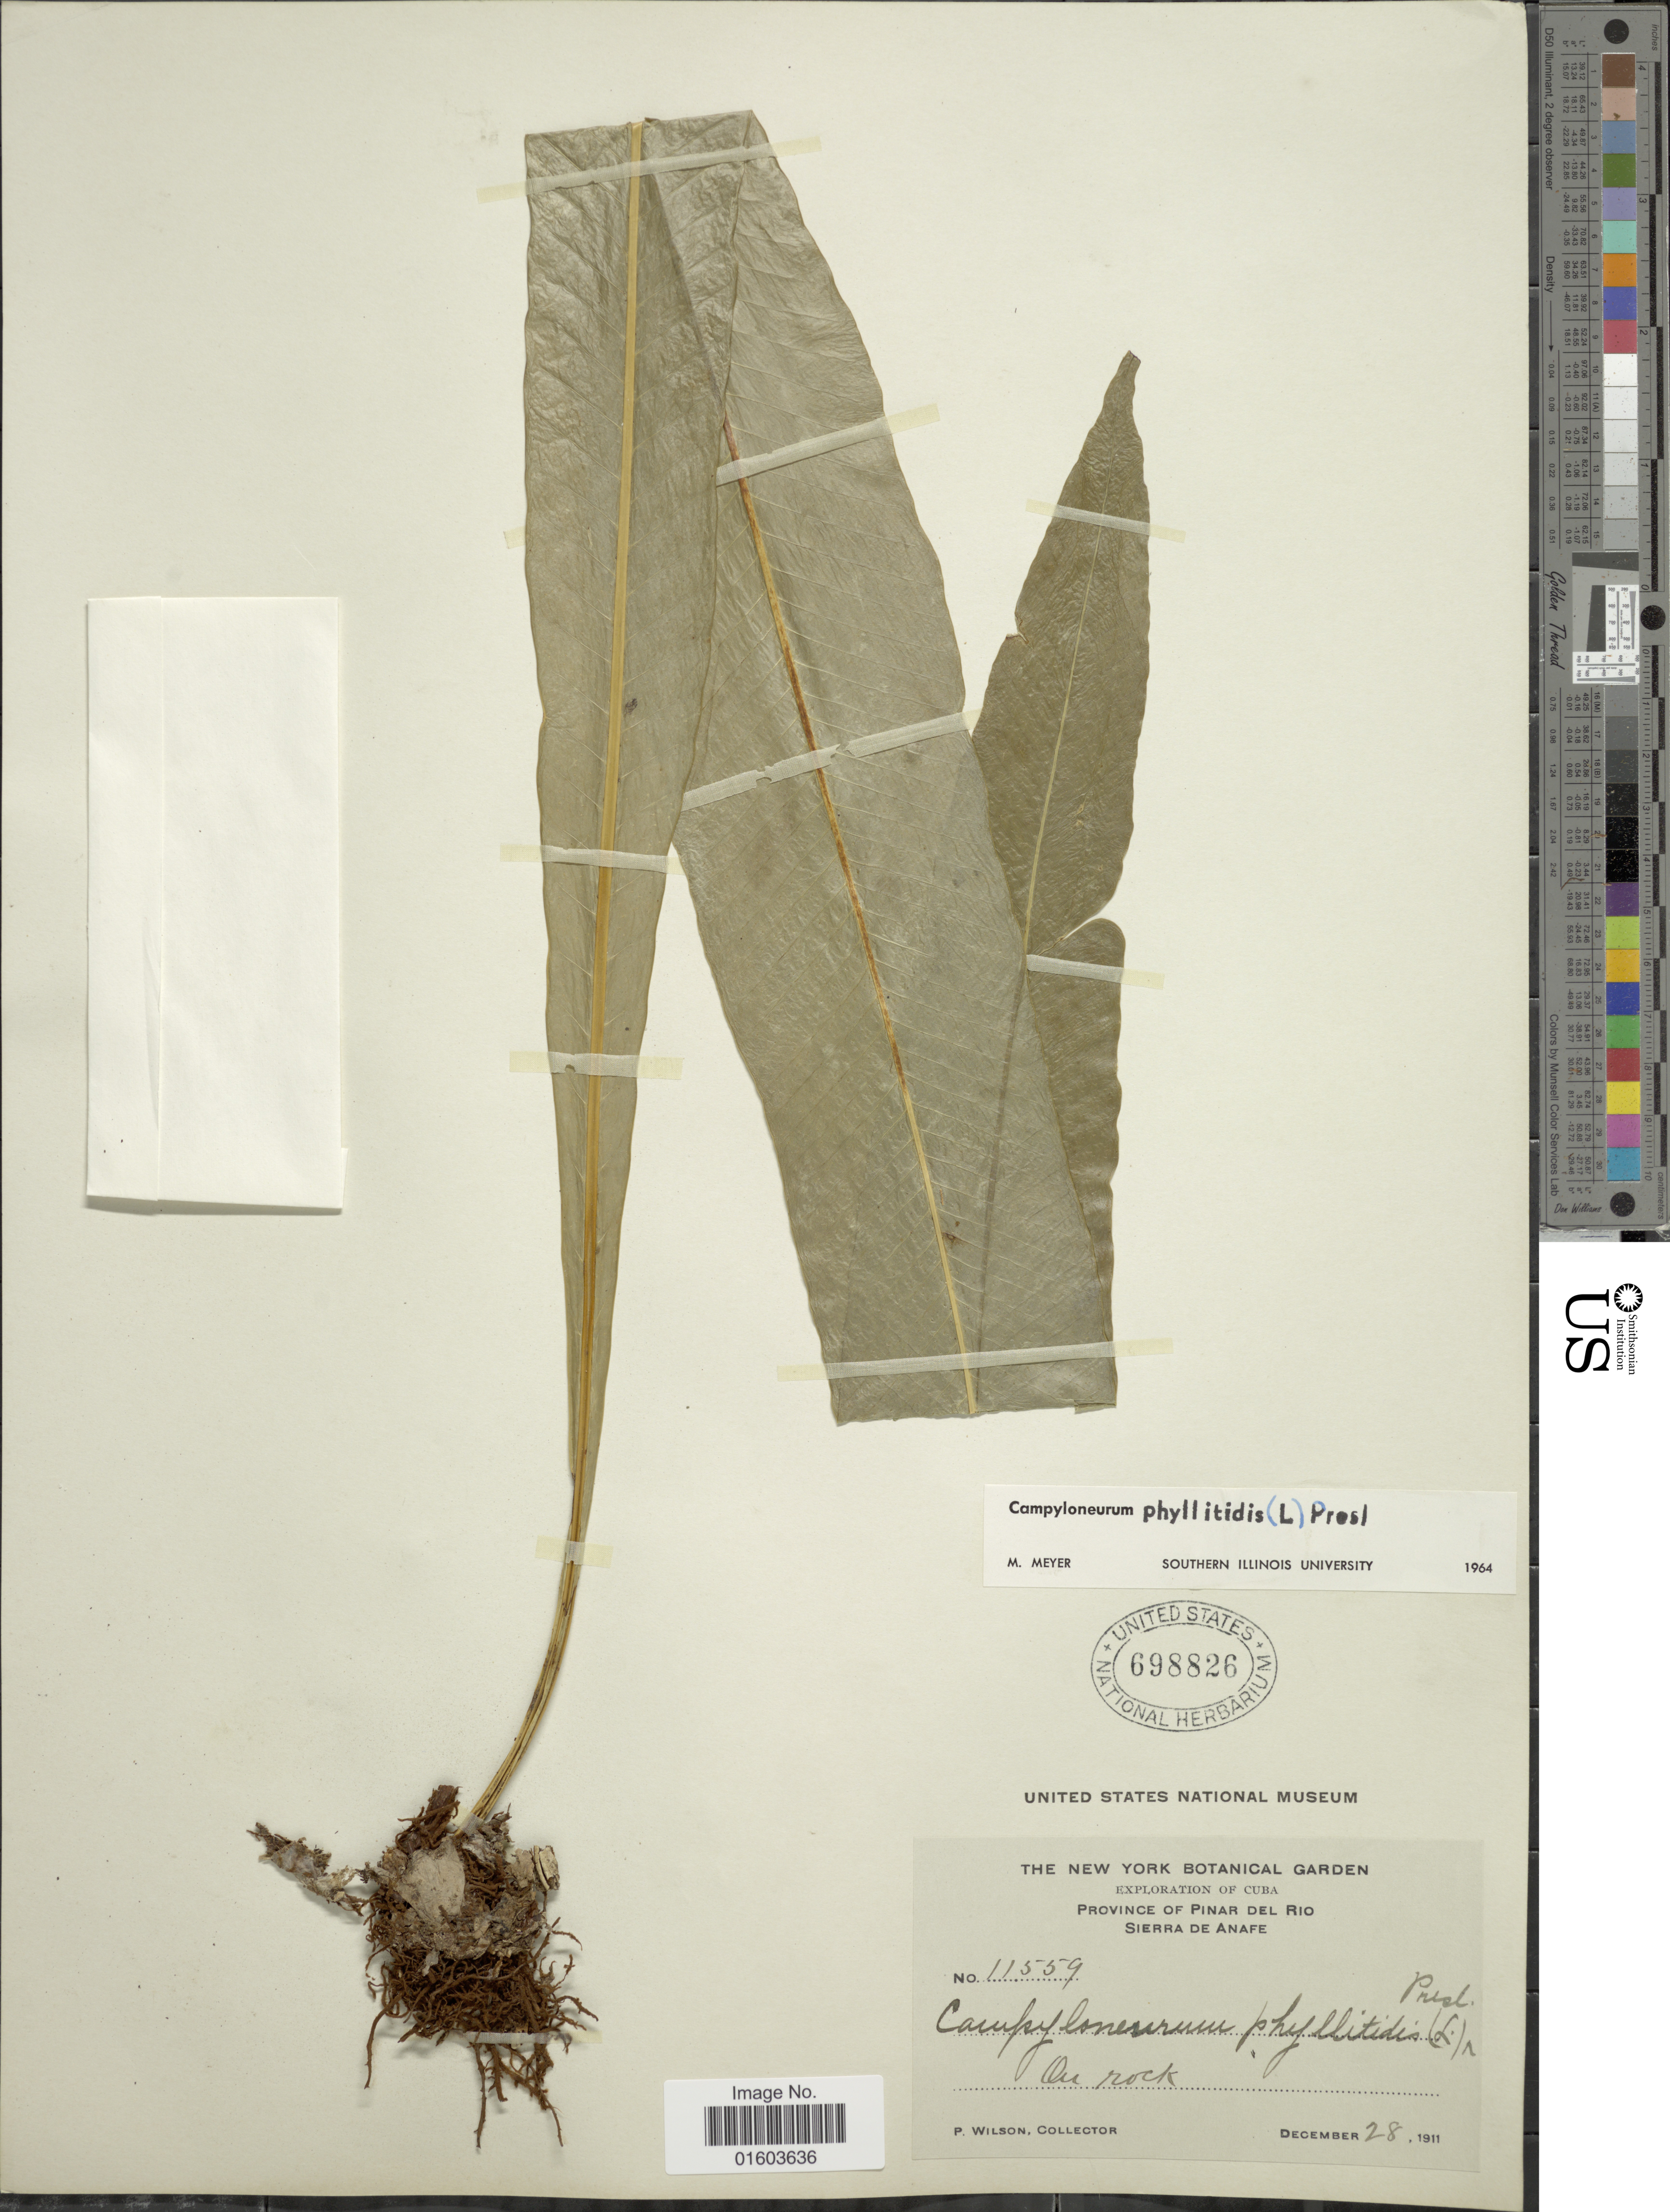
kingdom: Plantae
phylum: Tracheophyta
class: Polypodiopsida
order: Polypodiales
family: Polypodiaceae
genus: Campyloneurum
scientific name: Campyloneurum phyllitidis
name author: (L.) C. Presl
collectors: P. Wilson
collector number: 11559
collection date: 1911-12-28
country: Cuba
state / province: Pinar del Río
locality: Province of Pinar del Rio, Sierra de Anafe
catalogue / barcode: US 698826